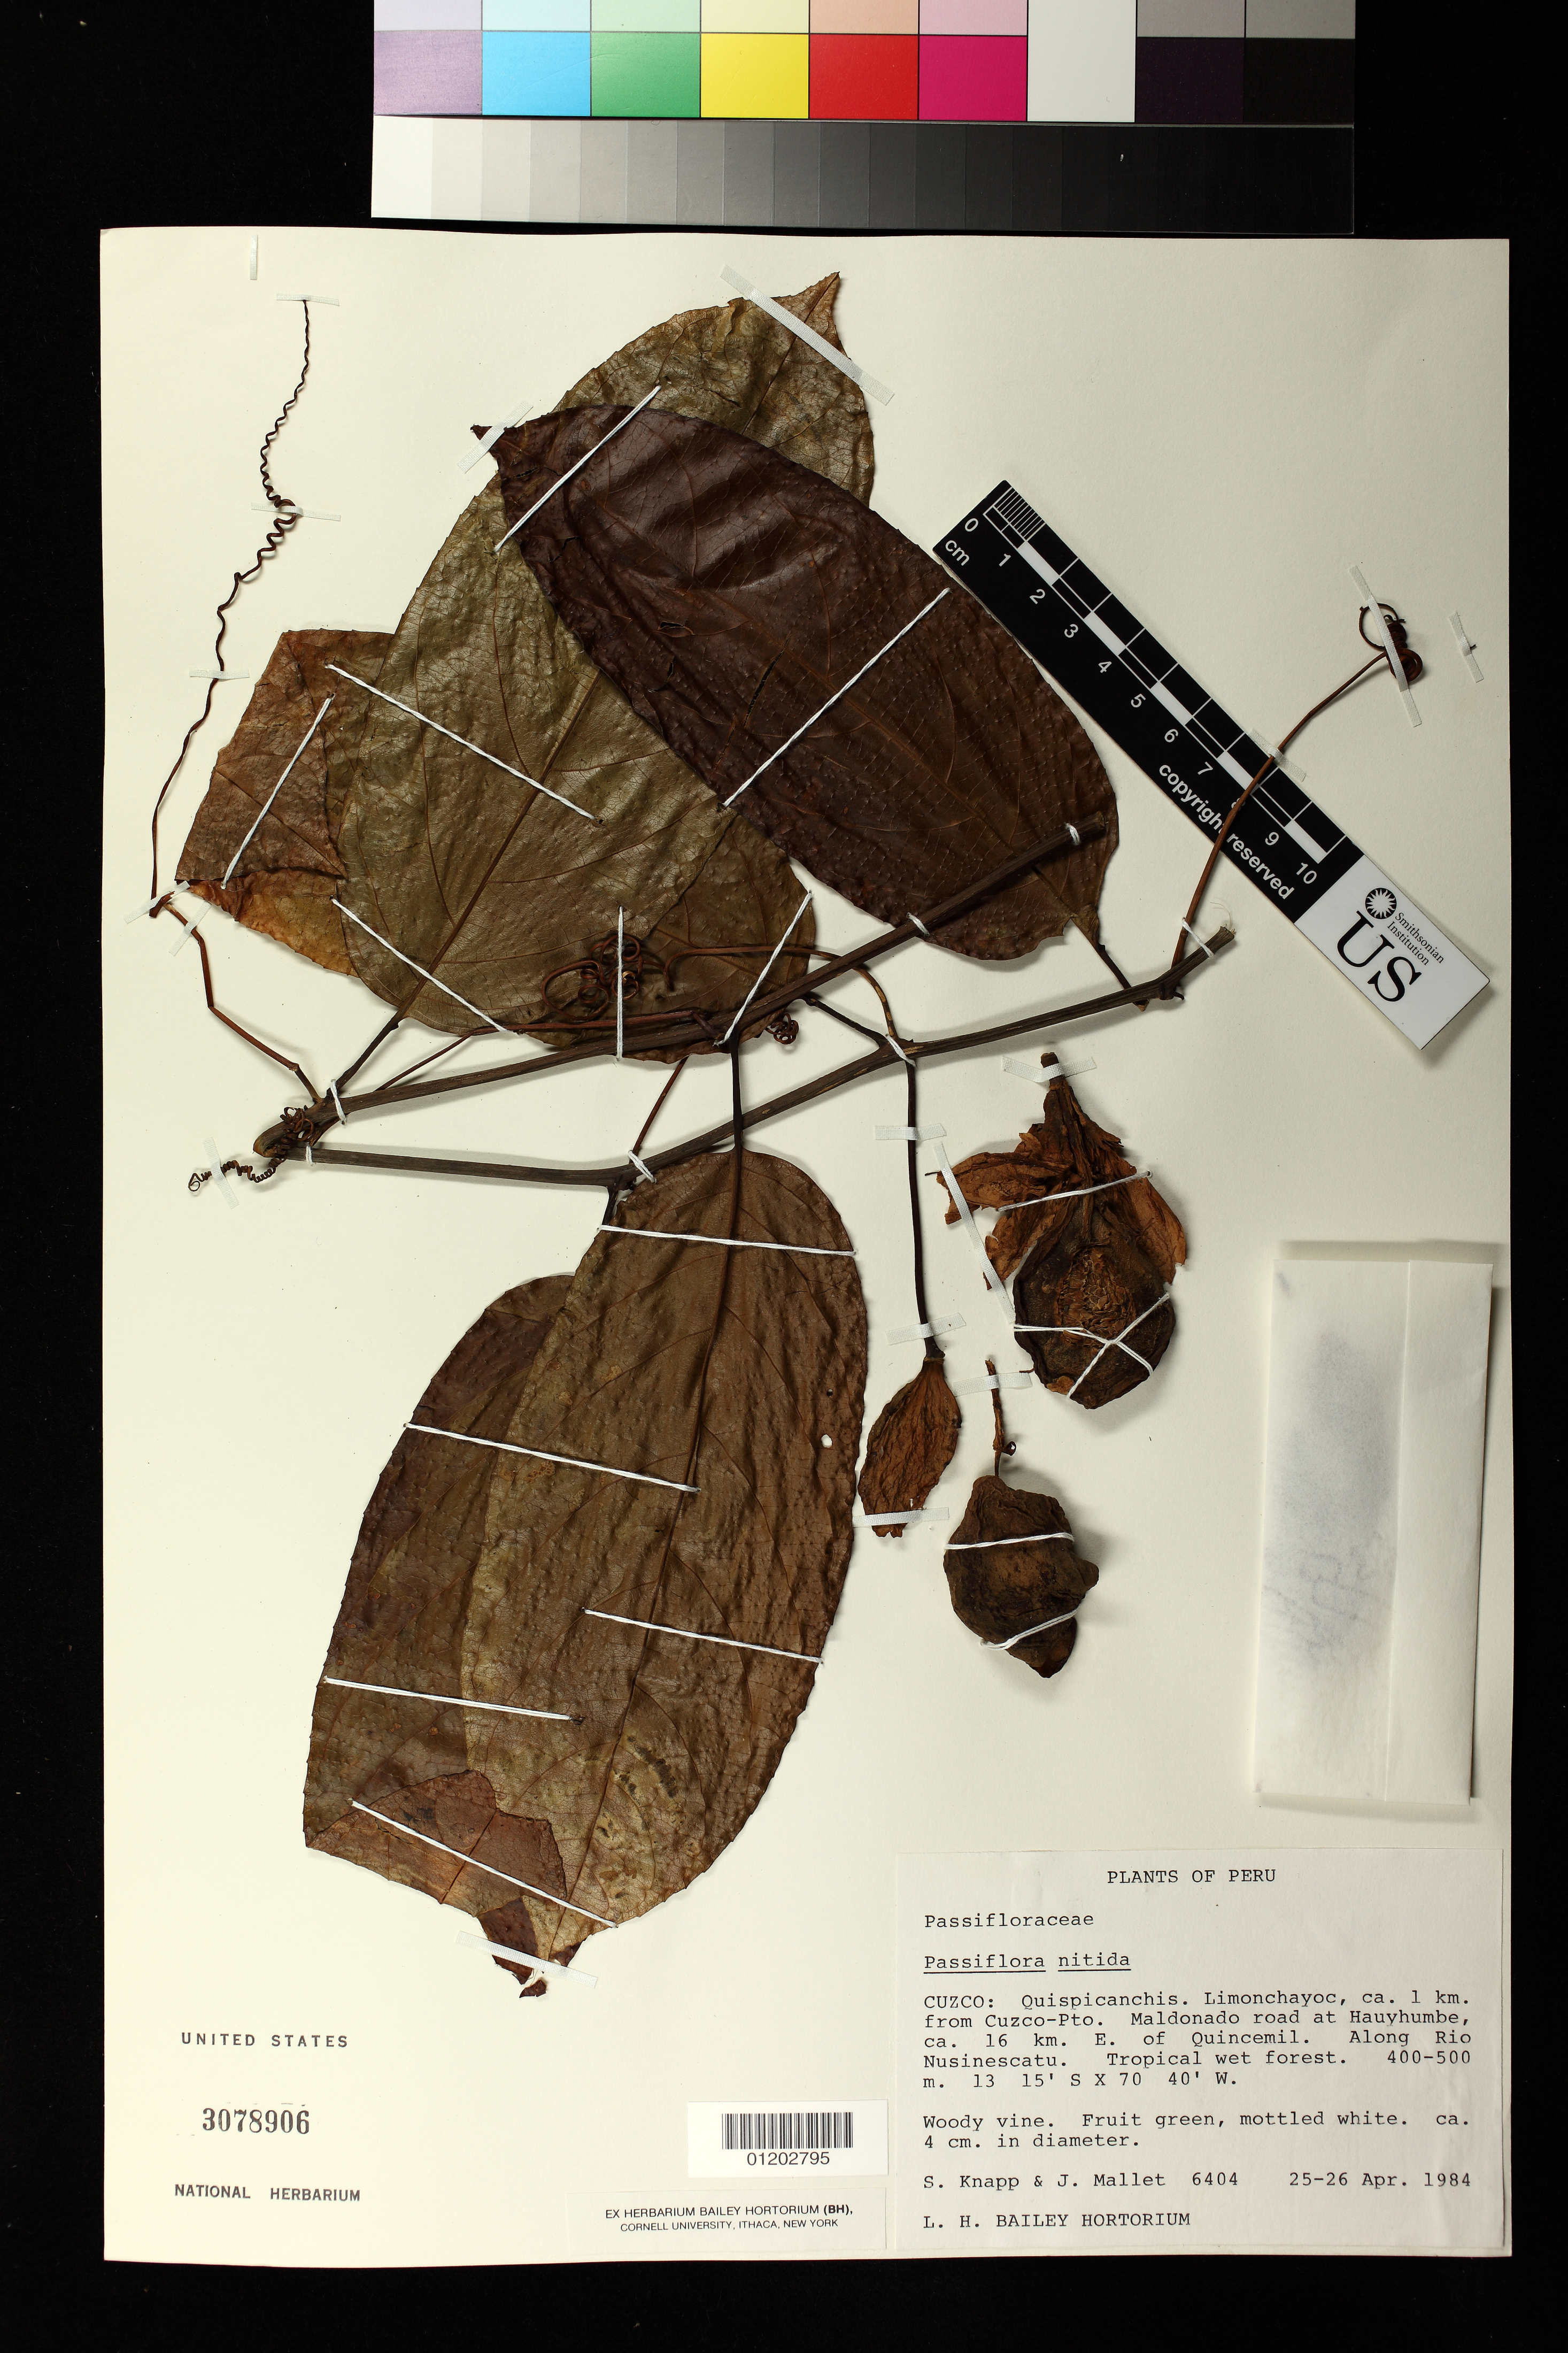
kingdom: Plantae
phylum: Tracheophyta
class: Magnoliopsida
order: Malpighiales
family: Passifloraceae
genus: Passiflora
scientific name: Passiflora nitida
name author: Kunth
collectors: S. Knapp & J. Mallet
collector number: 6404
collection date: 1984-04-25/1984-04-26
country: Peru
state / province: Cusco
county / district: Quispicanchis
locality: Limonchayoc, ca. 1 km. from Cuzco-Pto. Maldonado road at Hauyhumbe, ca. 16 km. E. of Quincemil. Along Rio Nusinescatu.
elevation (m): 400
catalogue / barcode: US 3078906